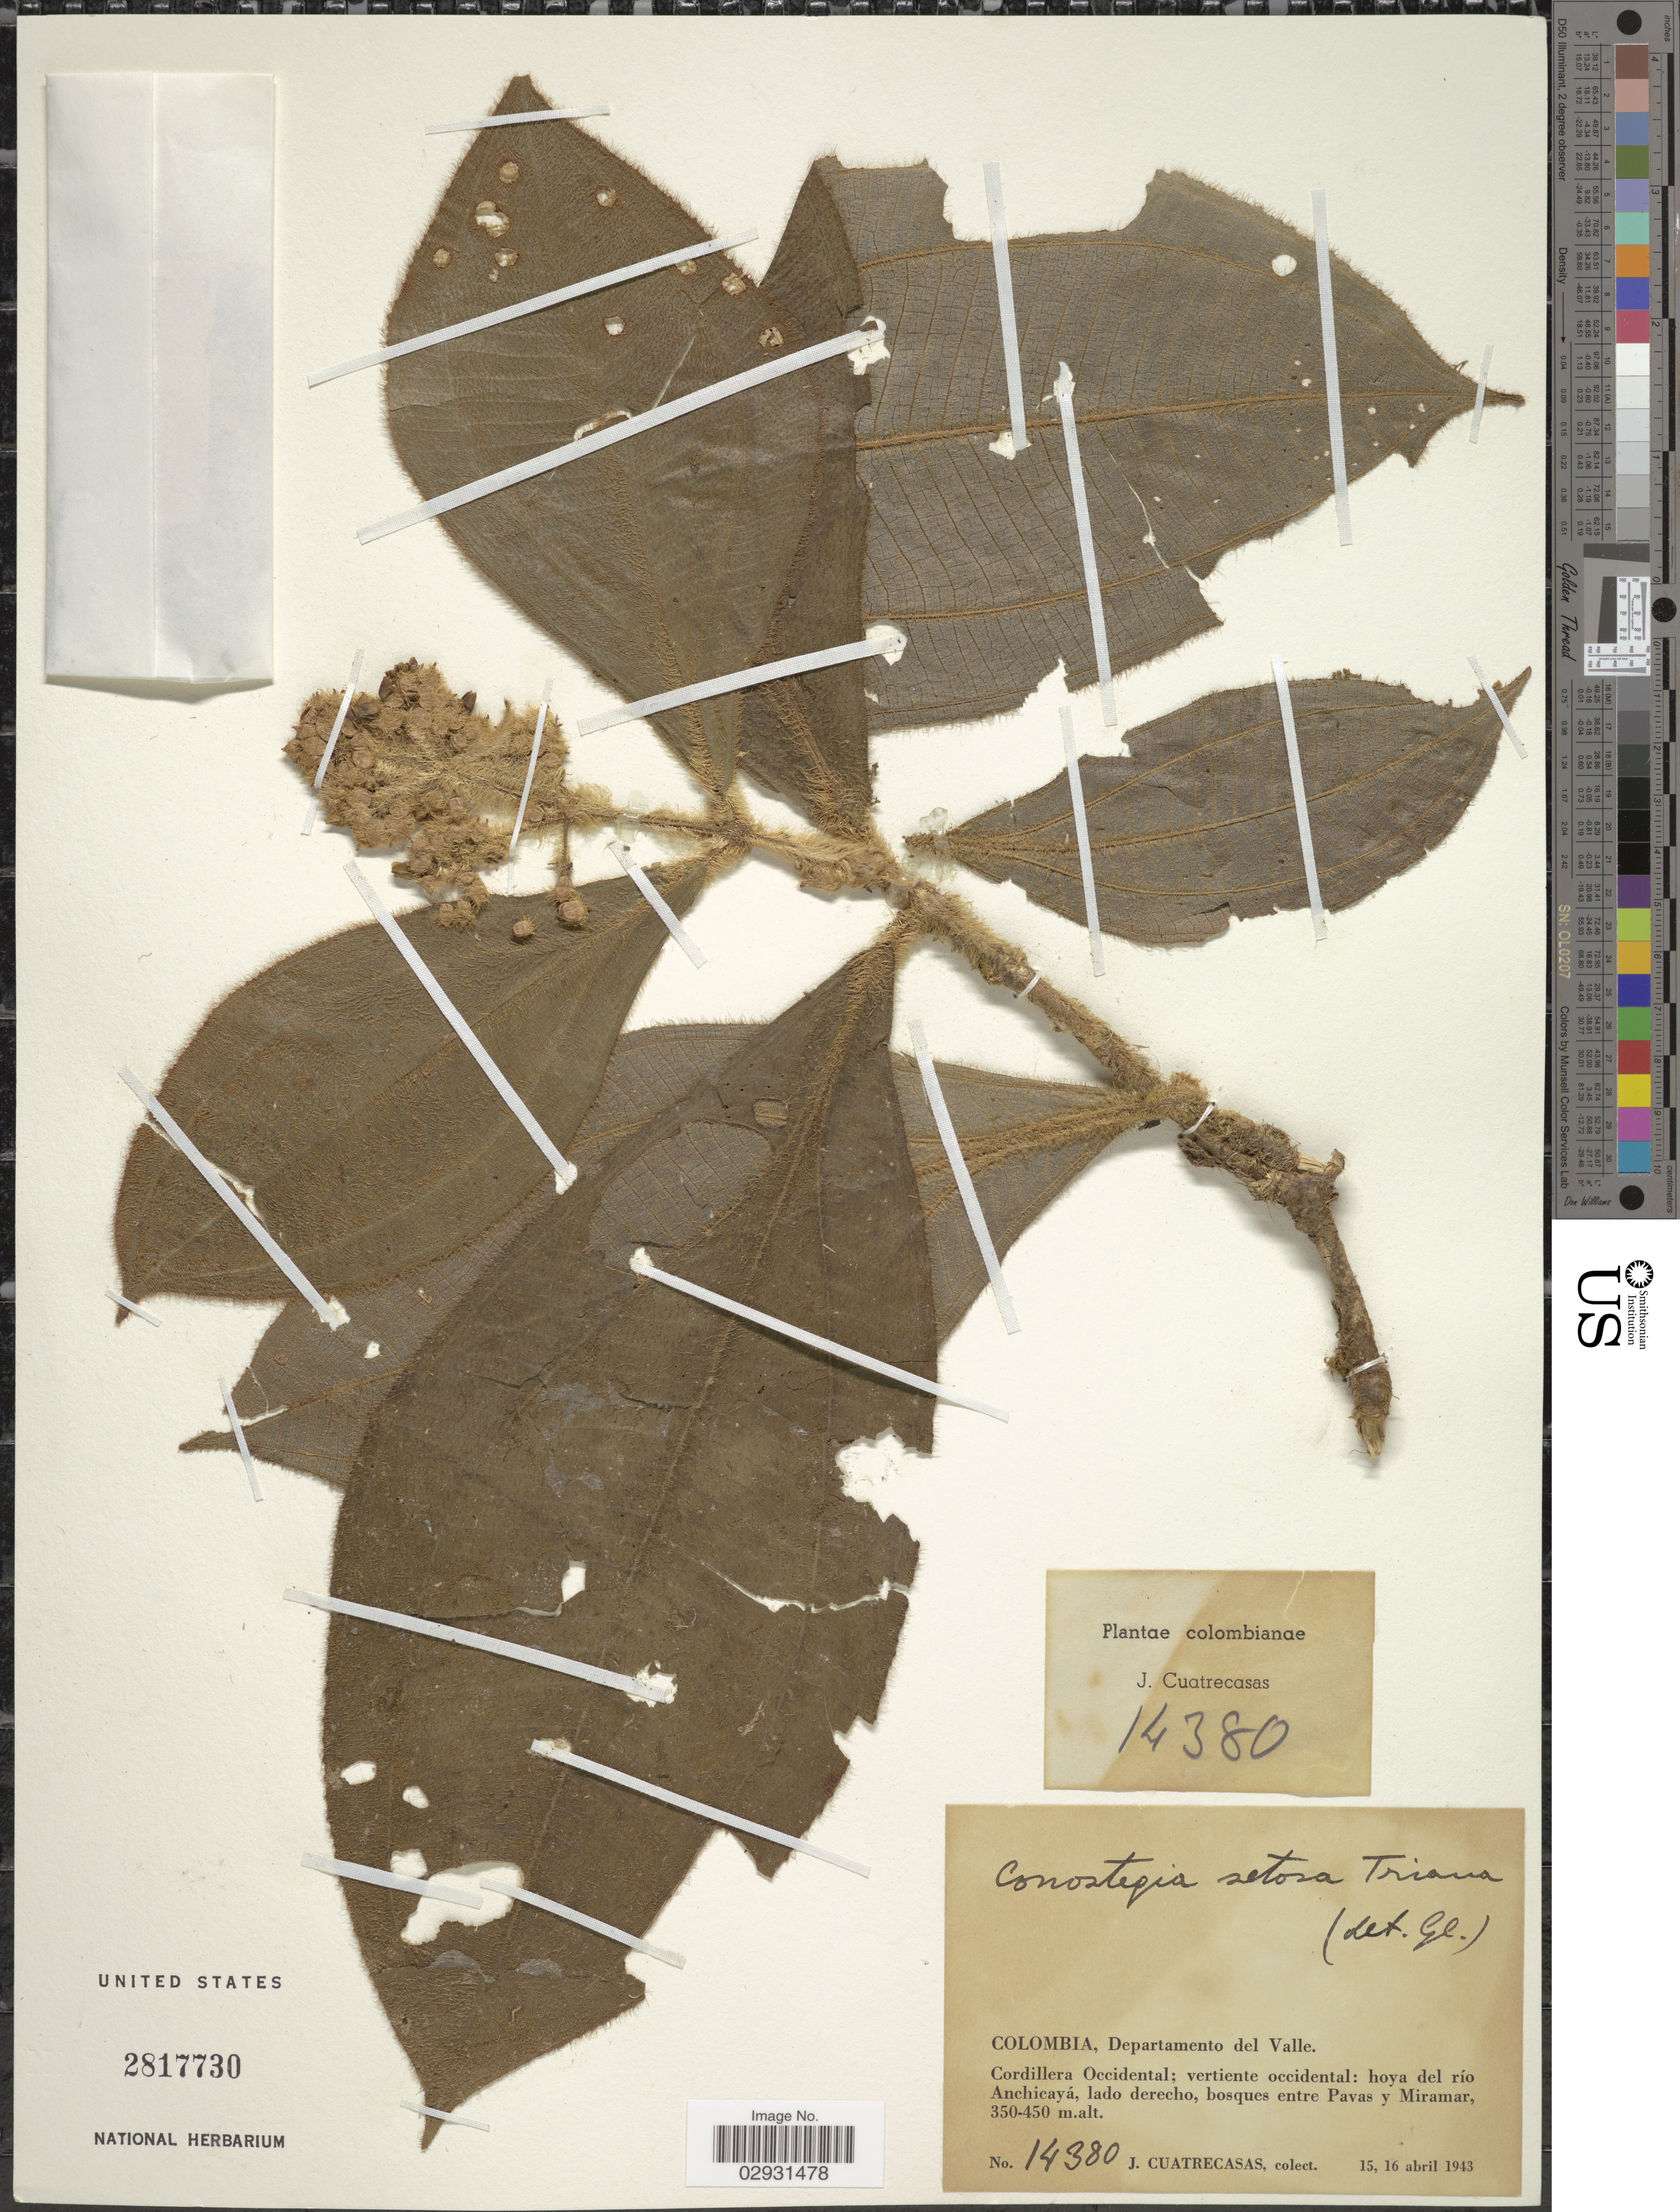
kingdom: Plantae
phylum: Tracheophyta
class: Magnoliopsida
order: Myrtales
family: Melastomataceae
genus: Conostegia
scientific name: Conostegia setosa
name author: Triana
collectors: J. Cuatrecasas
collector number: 14380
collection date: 1943-04-15/1943-04-16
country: Colombia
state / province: Valle del Cauca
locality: Departamento del Valle, Cordillera Occidental; vertiente occidental: hoya del río Anchicayá, lado derecho, bosques entre Pavas y Miramar.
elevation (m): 350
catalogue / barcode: US 2817730